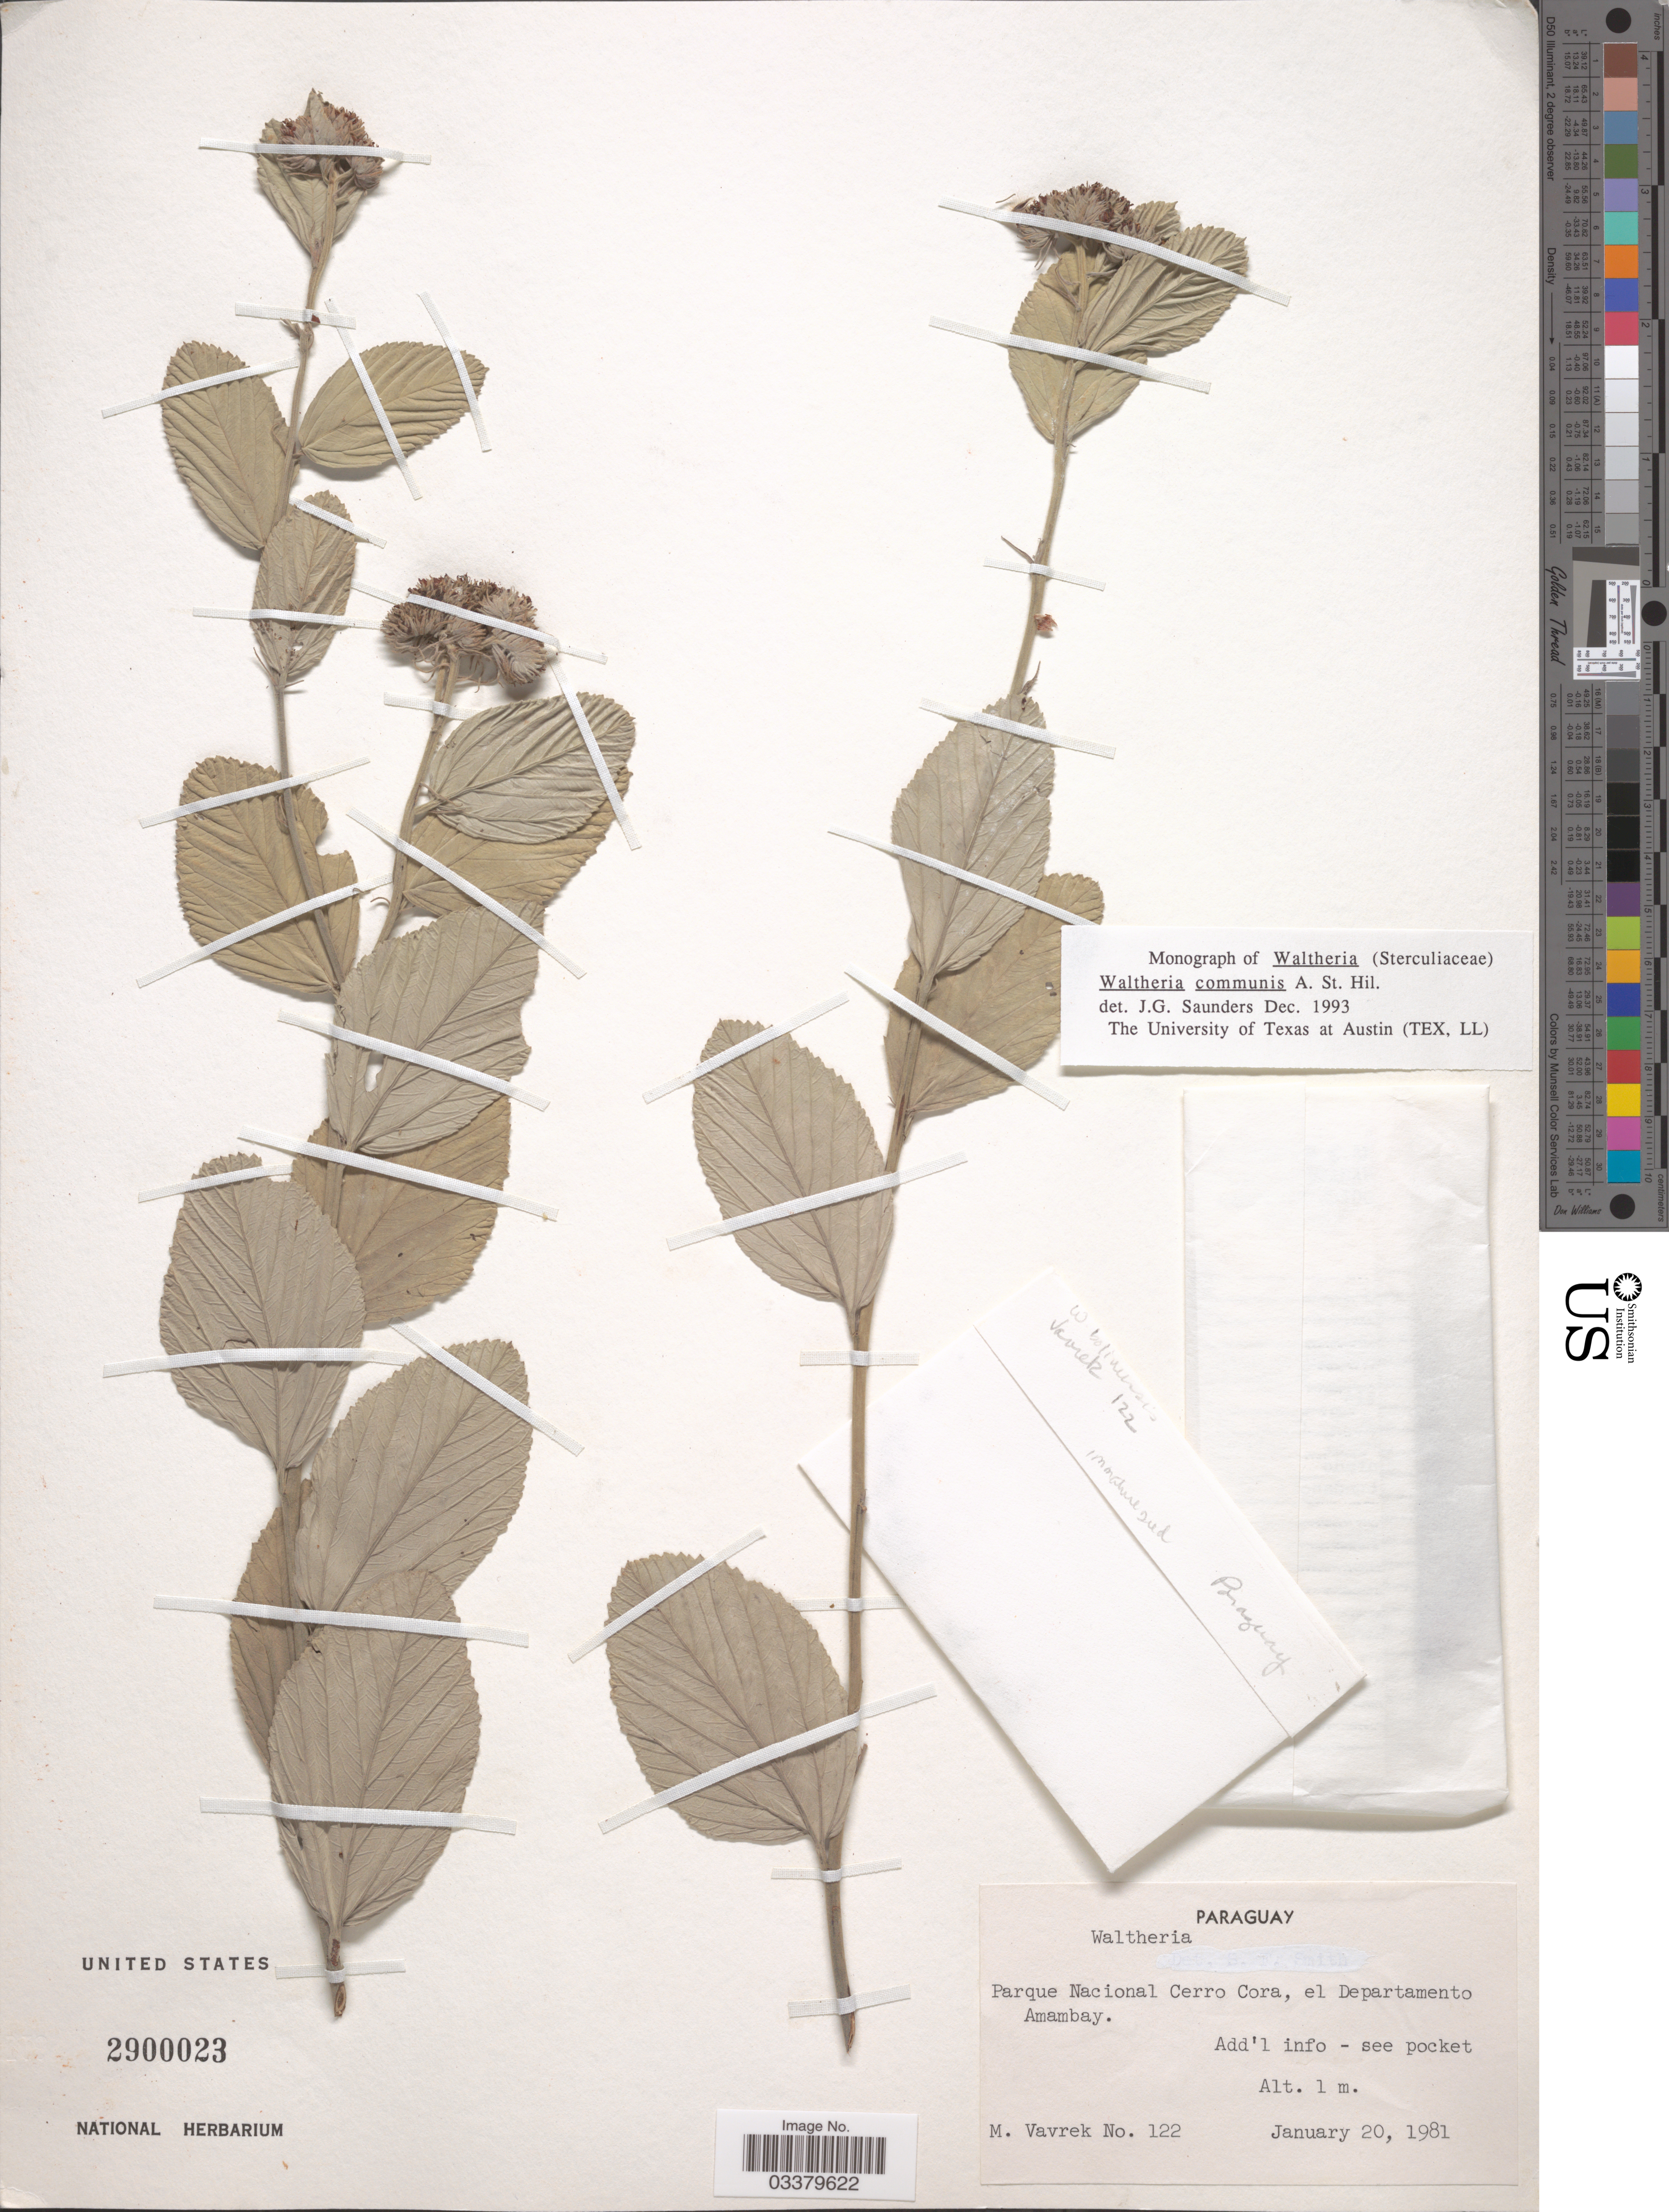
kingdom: Plantae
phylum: Tracheophyta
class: Magnoliopsida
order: Malvales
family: Malvaceae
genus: Waltheria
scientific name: Waltheria communis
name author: A. St.-Hil.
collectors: M. Vavrek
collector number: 122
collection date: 1981-01-20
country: Paraguay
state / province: Amambay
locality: Parque Nacional Cerro Cora, el Departamento Amambay.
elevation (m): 1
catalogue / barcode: US 2900023